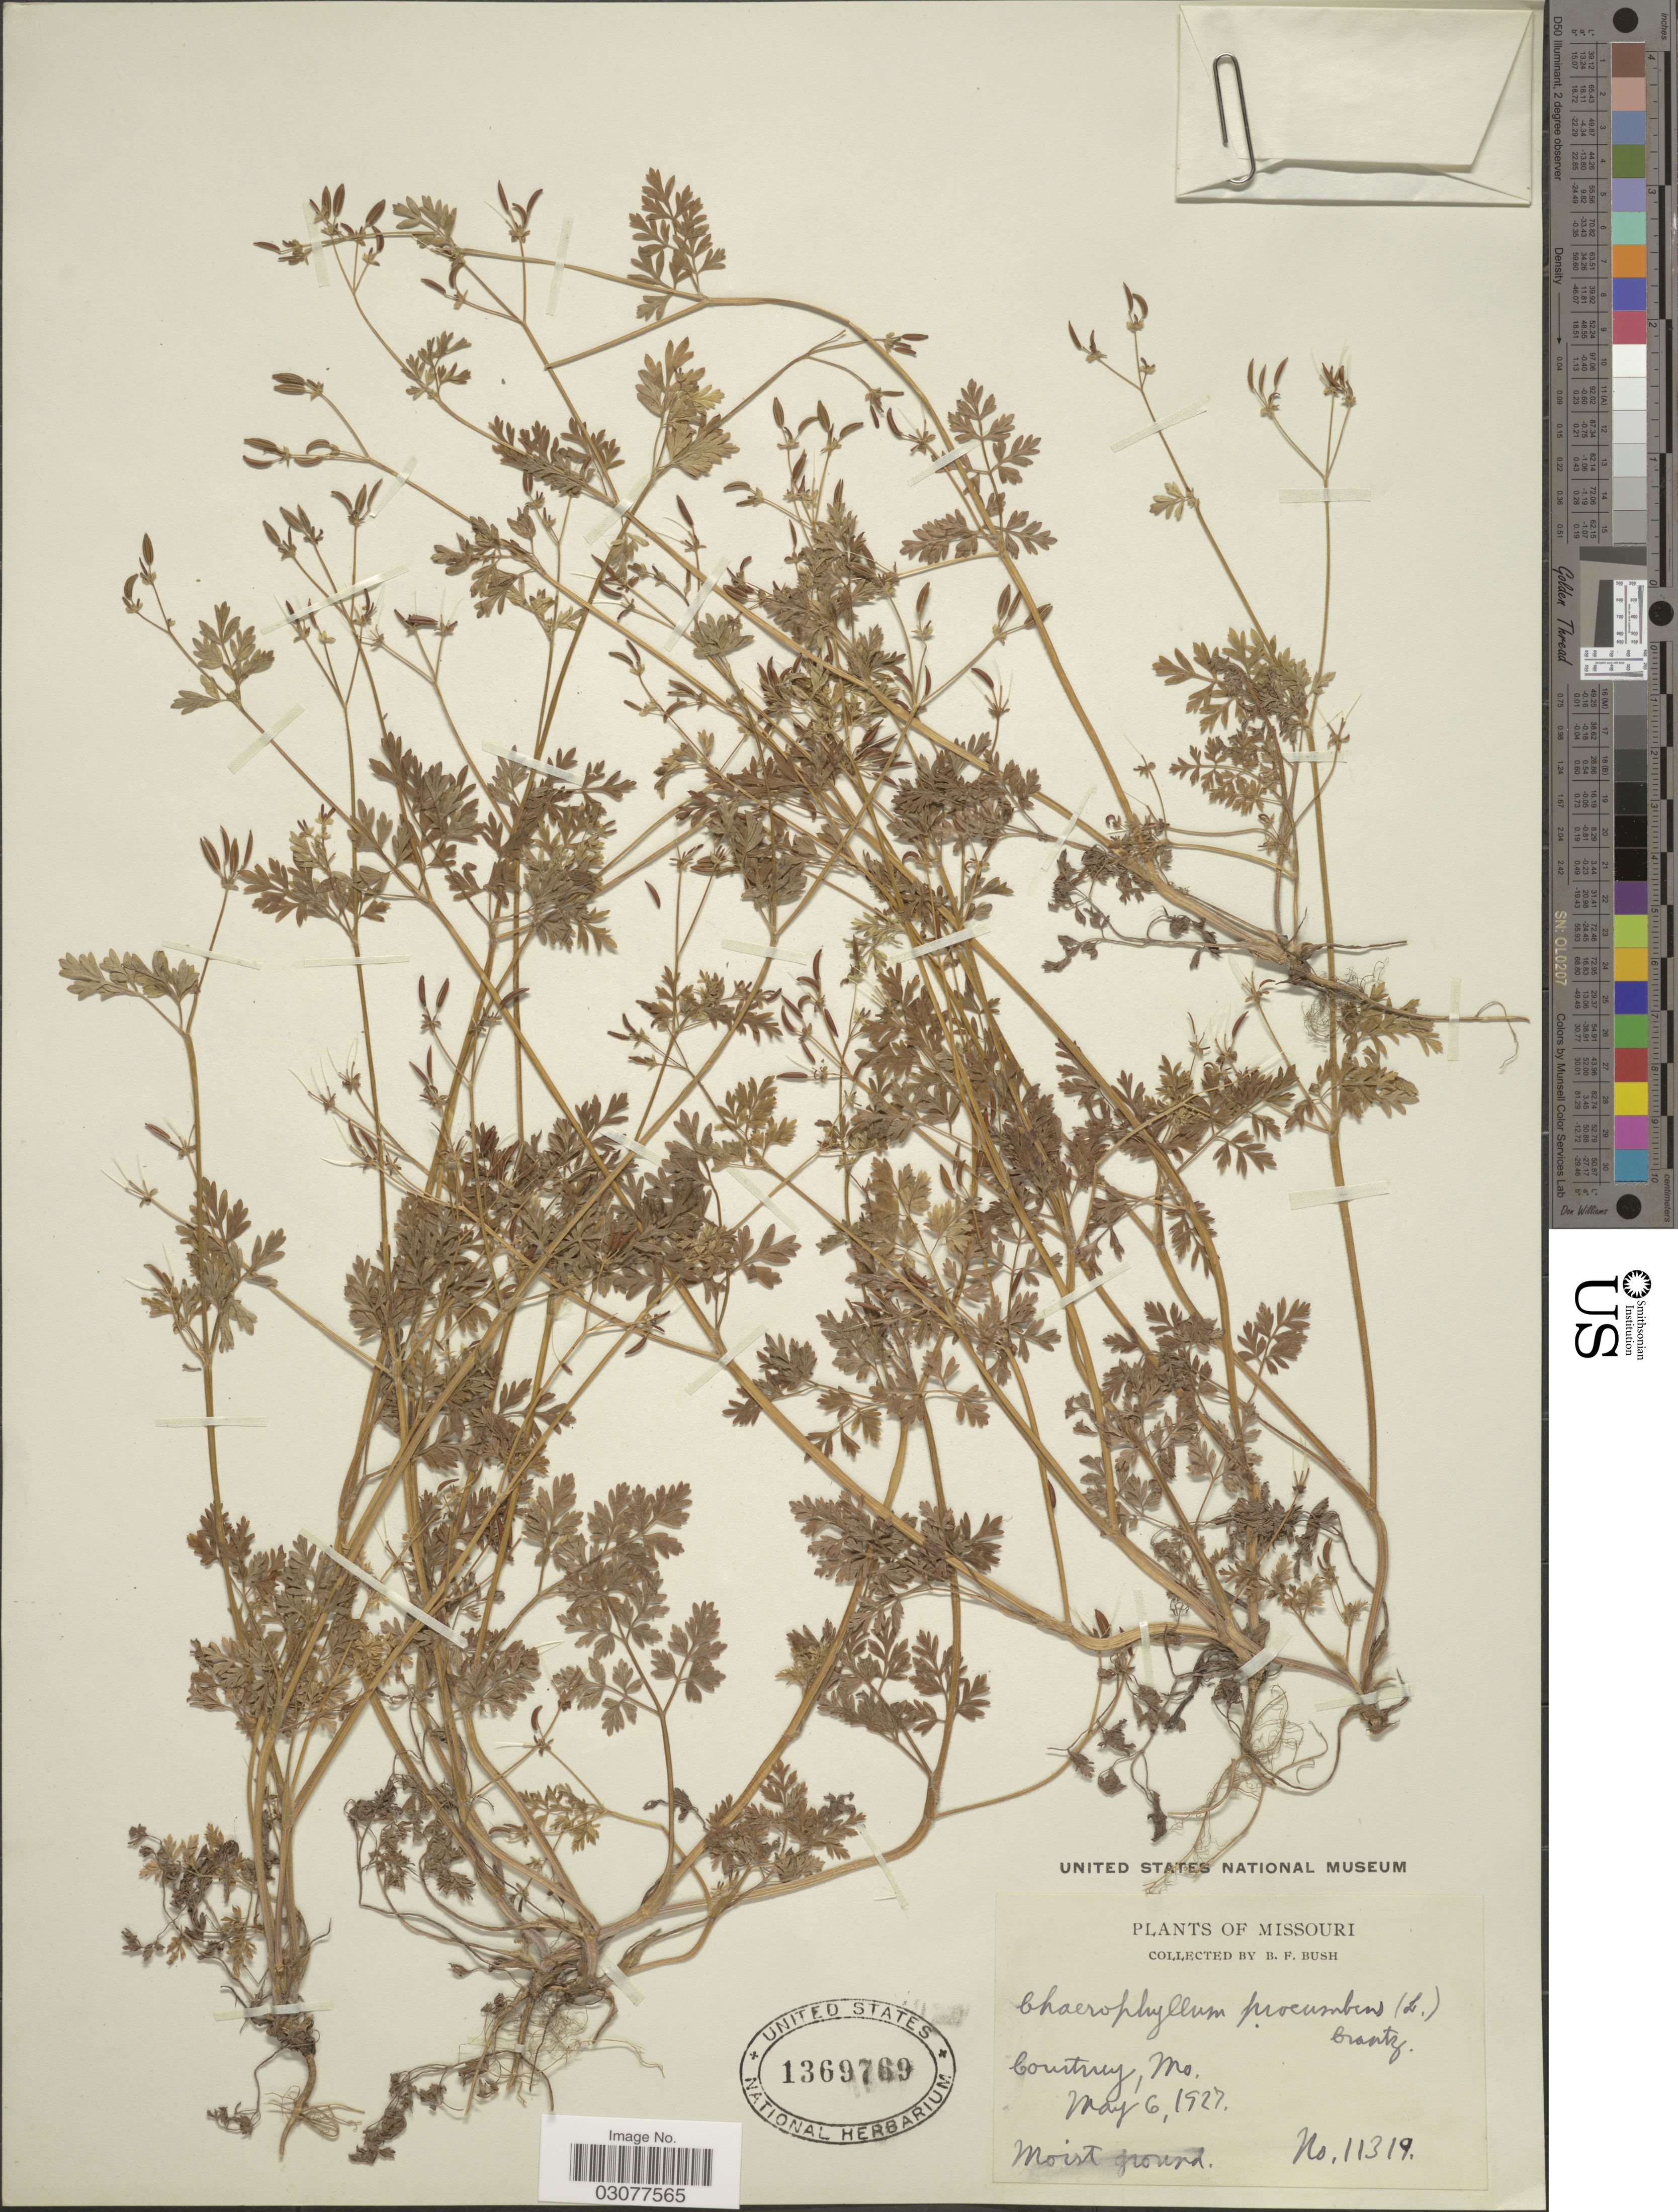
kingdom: Plantae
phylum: Tracheophyta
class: Magnoliopsida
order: Apiales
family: Apiaceae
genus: Chaerophyllum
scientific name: Chaerophyllum procumbens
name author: (L.) Crantz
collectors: B. F. Bush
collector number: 11319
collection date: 1927-05-06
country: United States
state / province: Missouri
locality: Courtney.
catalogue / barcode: US 1369769